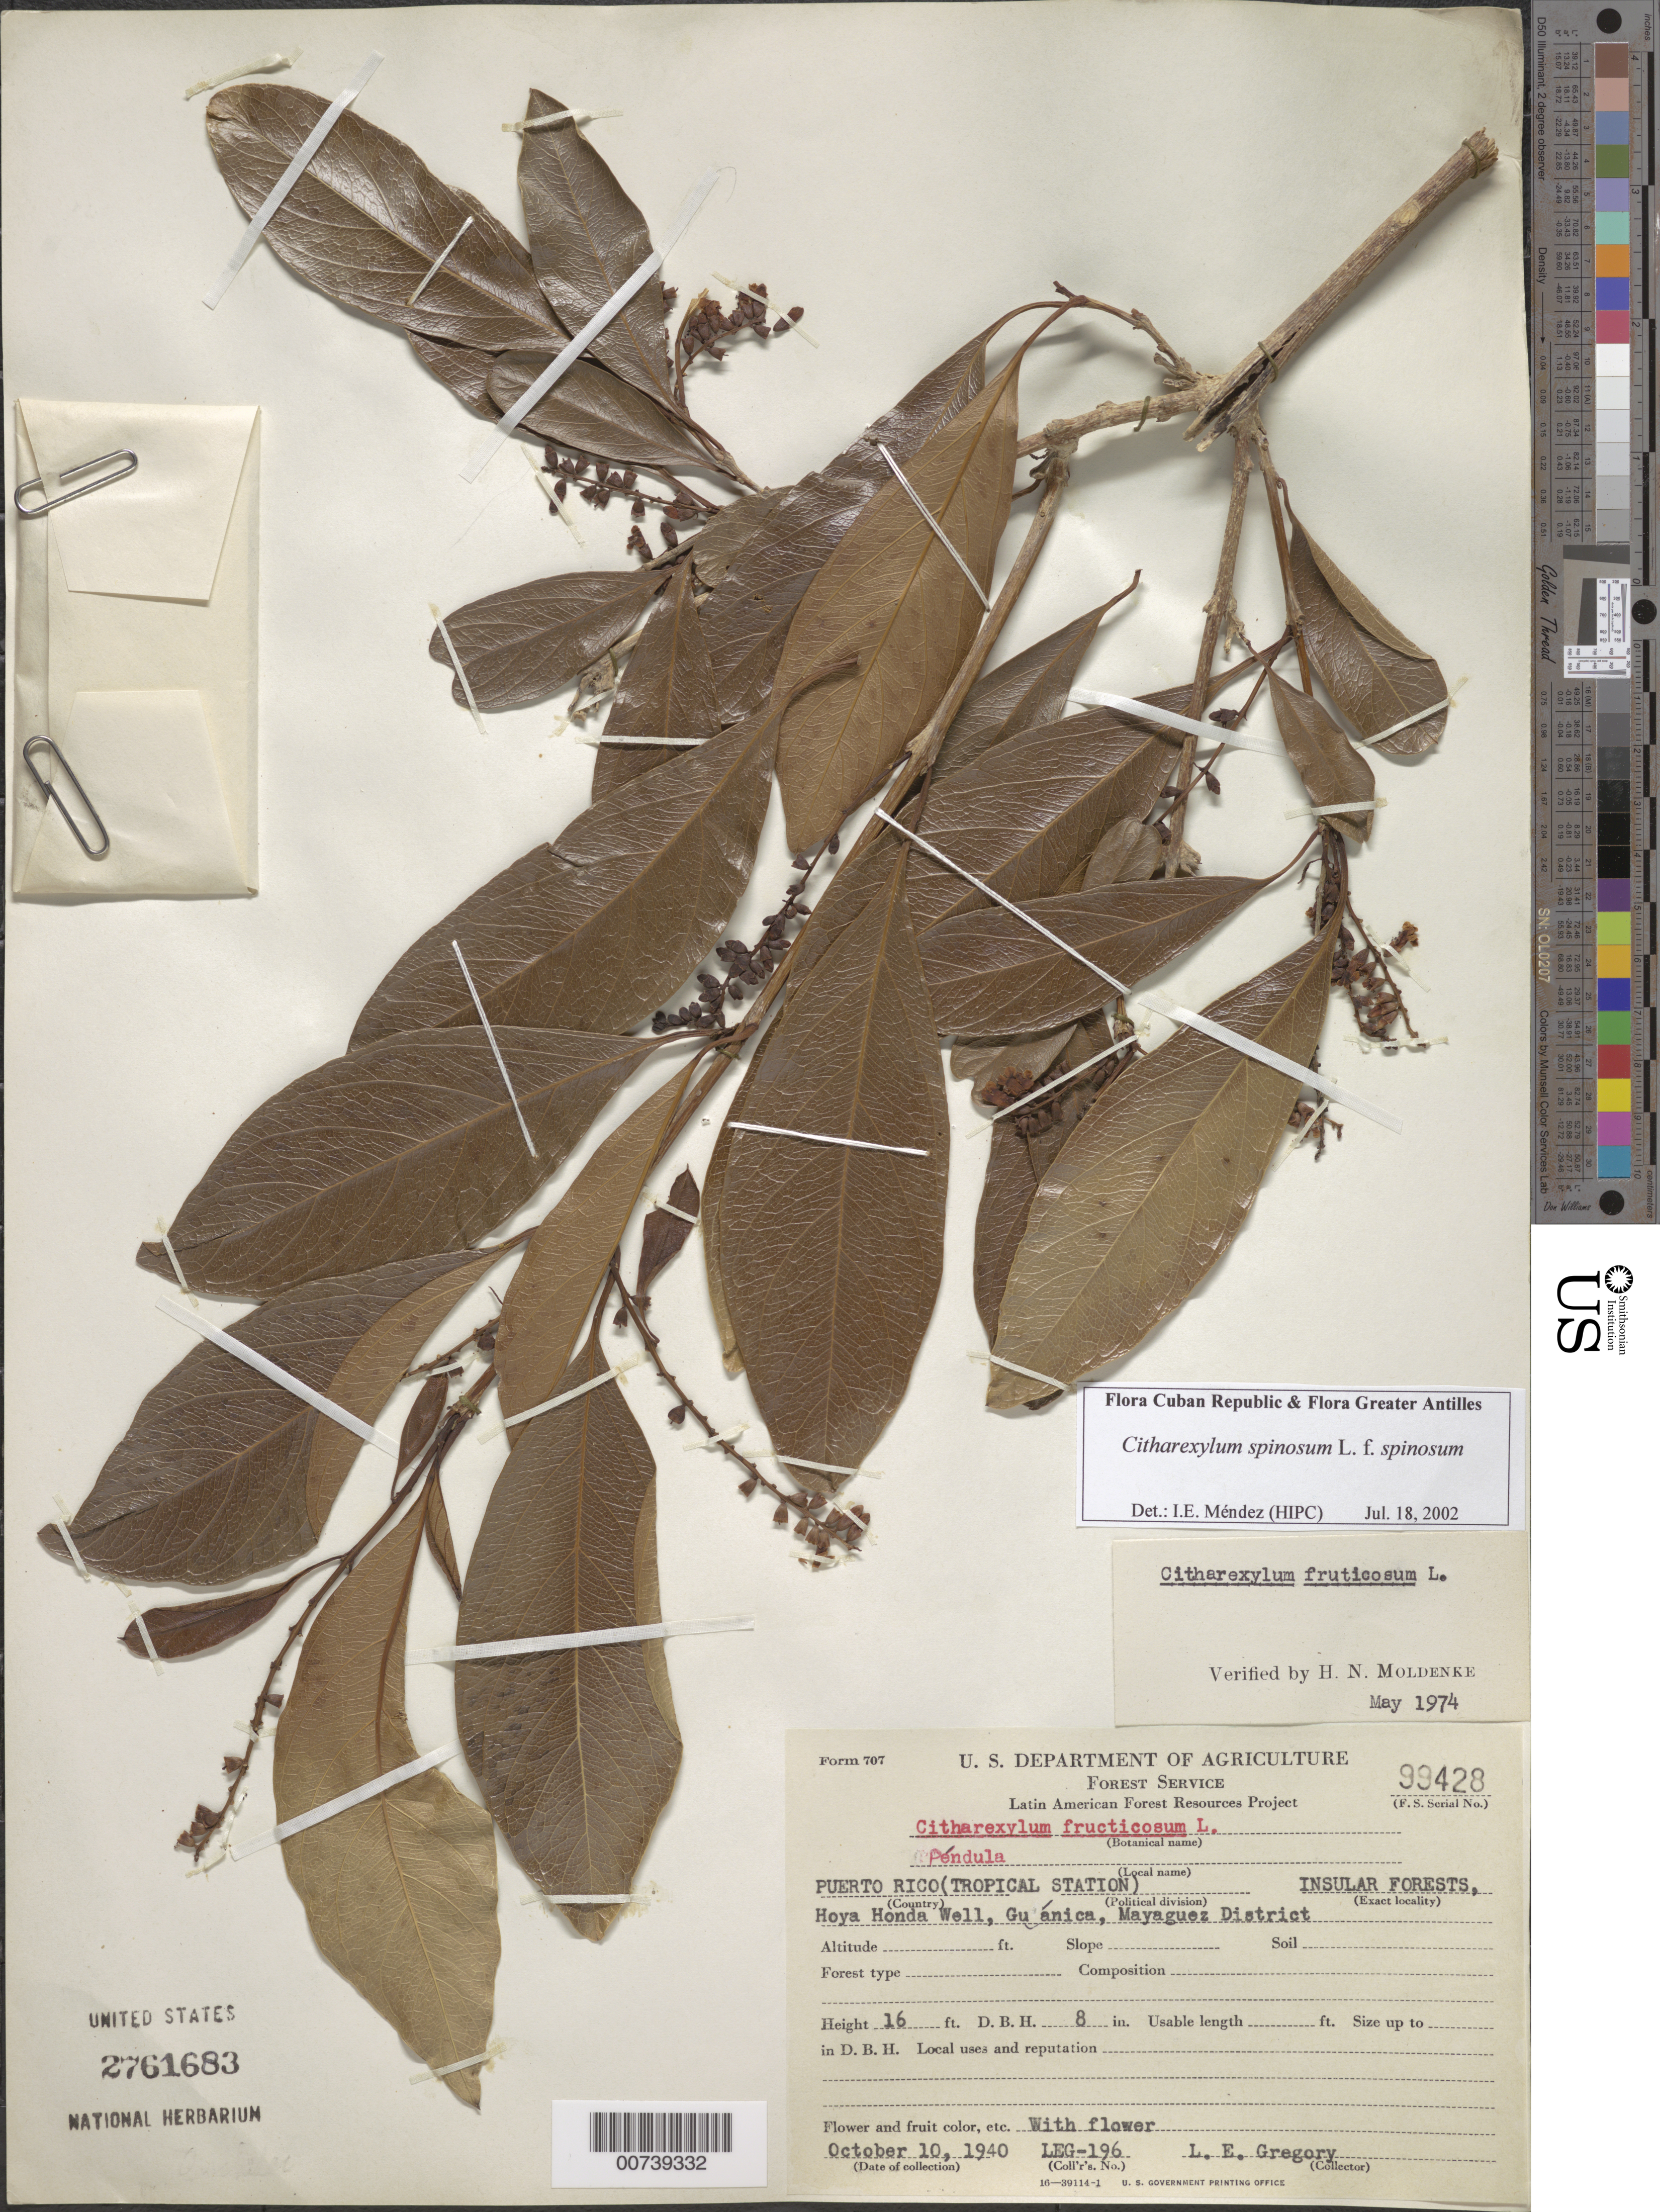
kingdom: Plantae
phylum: Tracheophyta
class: Magnoliopsida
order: Lamiales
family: Verbenaceae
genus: Citharexylum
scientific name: Citharexylum spinosum f. spinosum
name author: L.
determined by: Méndez, Isidro E., (HIPC)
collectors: L. E. Gregory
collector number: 196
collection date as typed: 10 Oct 1940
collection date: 1940-10-10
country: Puerto Rico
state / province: Mayagüez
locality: Hoya Honda Well, Guánica, Mayaguez District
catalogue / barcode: US 2761683